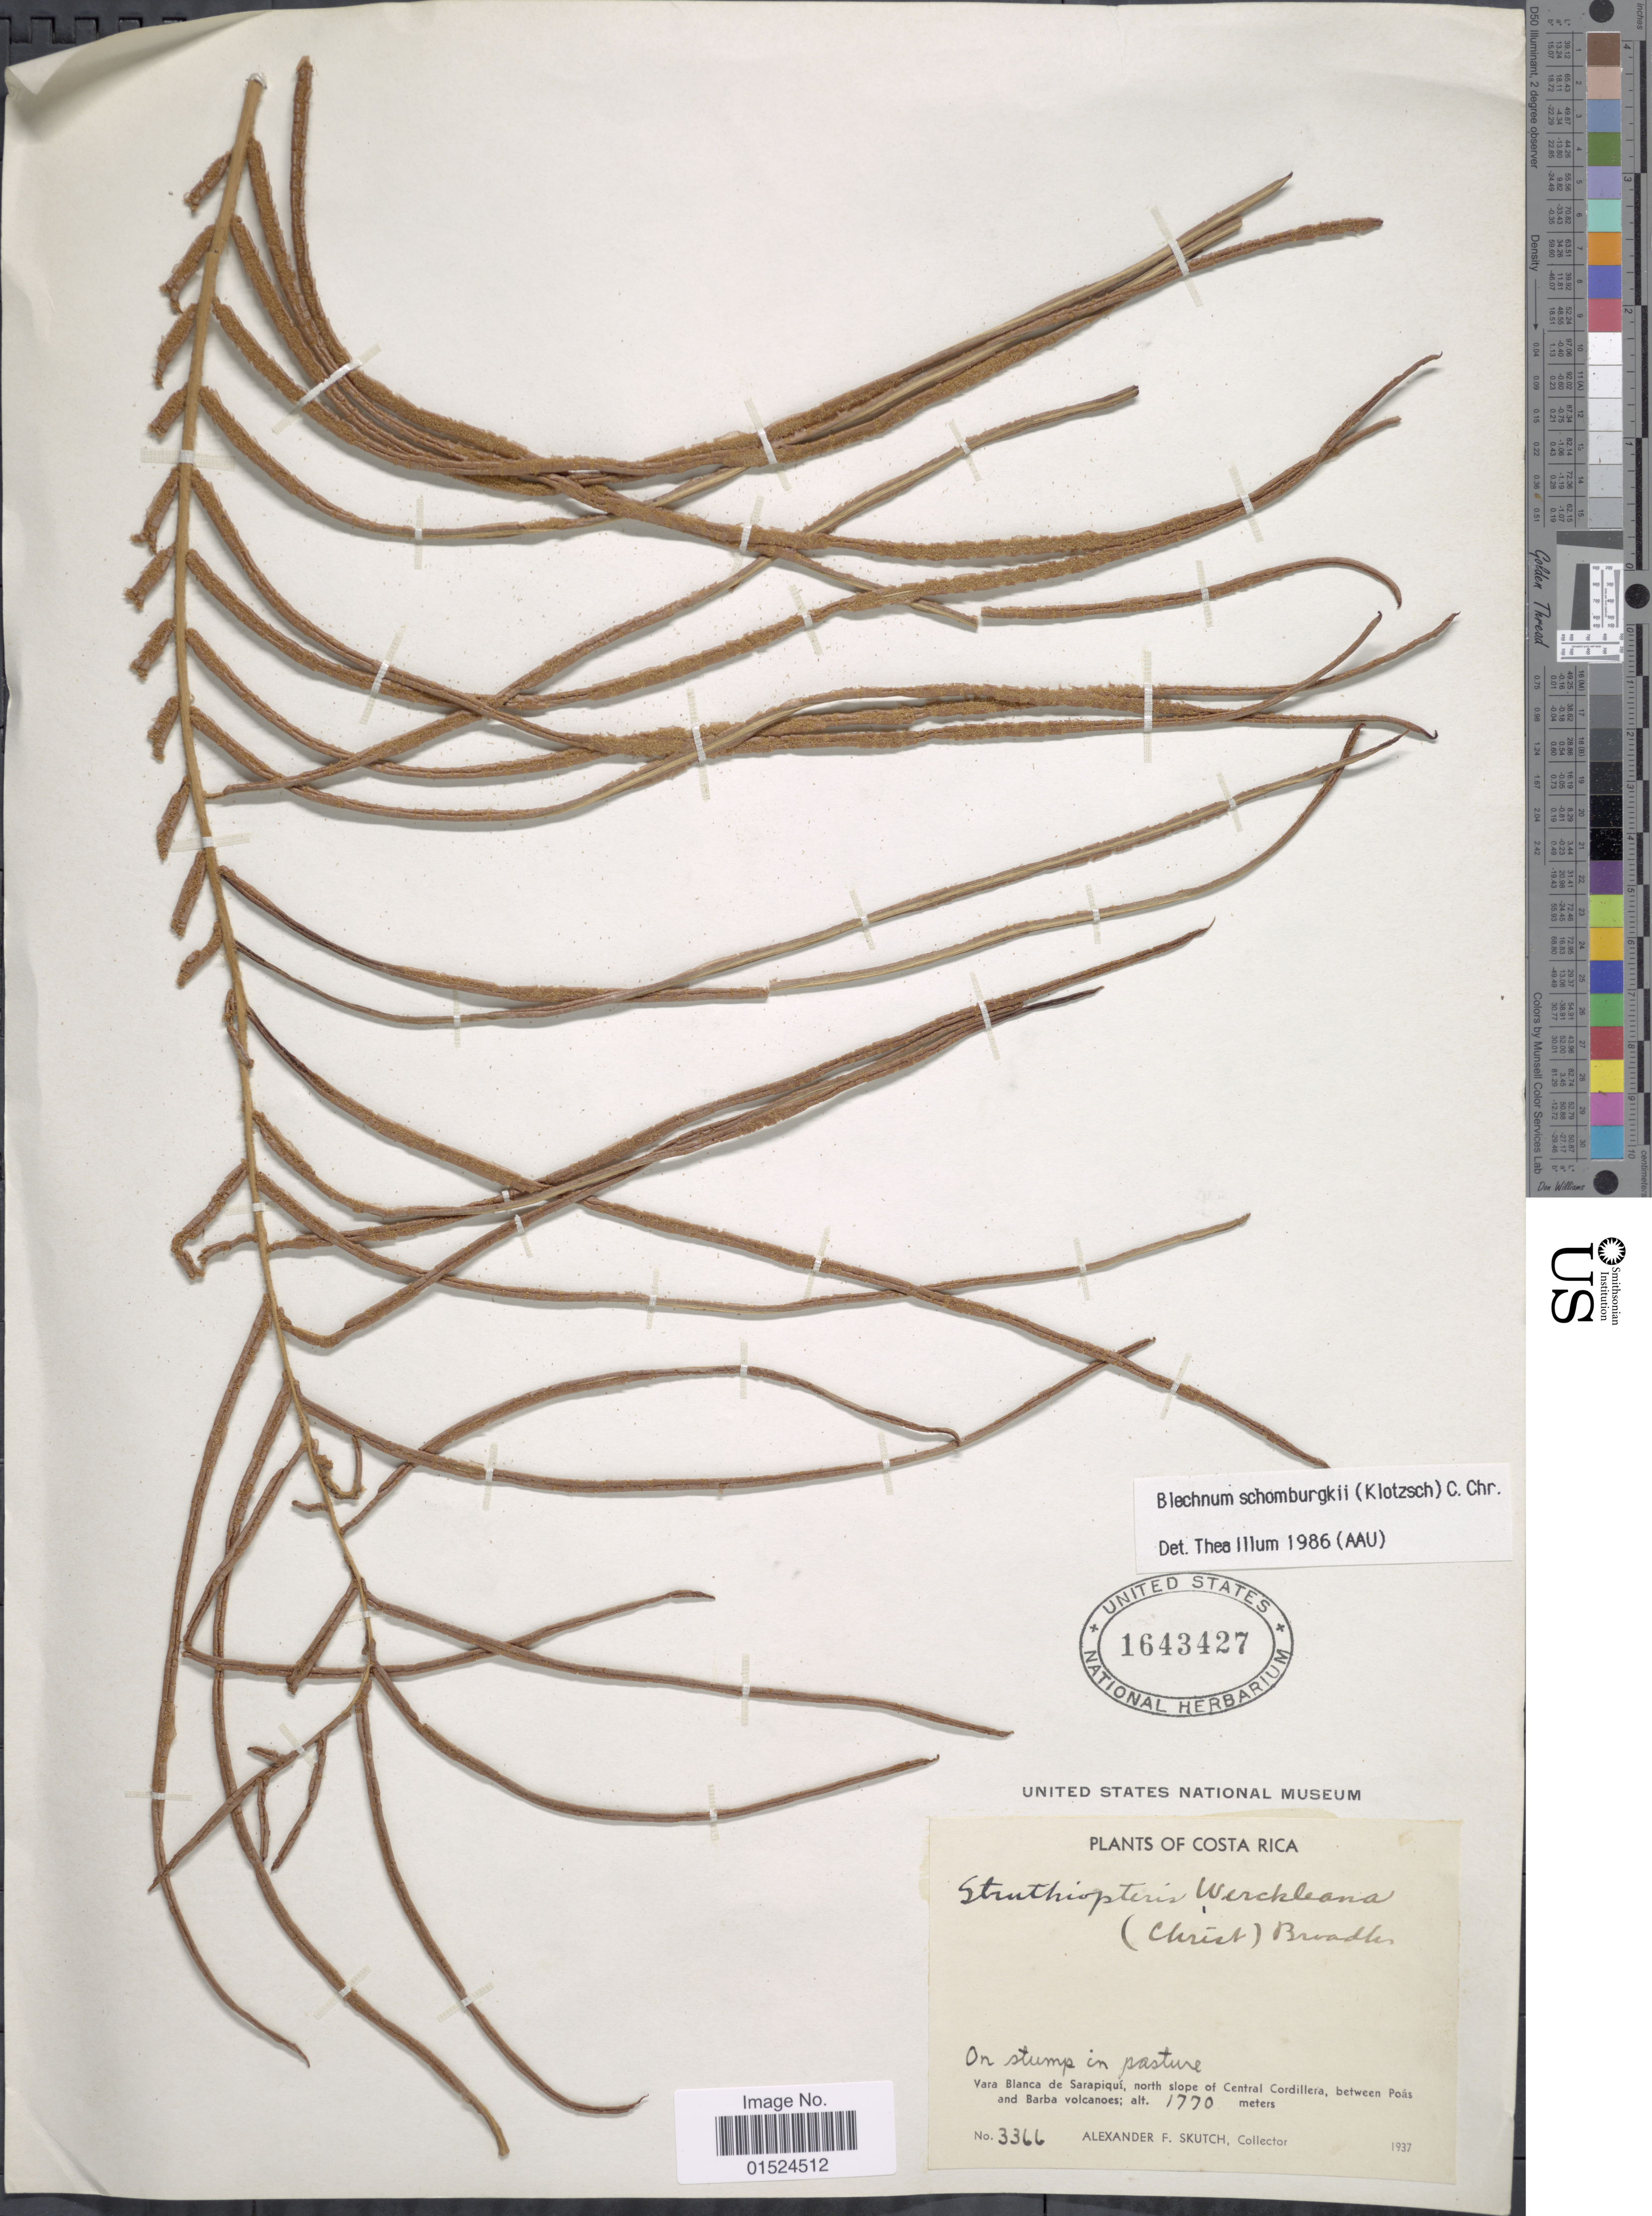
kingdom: Plantae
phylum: Tracheophyta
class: Polypodiopsida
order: Polypodiales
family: Blechnaceae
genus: Blechnum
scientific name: Blechnum schomburgkii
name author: (Klotzsch) C. Chr.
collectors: A. F. Skutch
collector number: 3366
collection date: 1937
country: Costa Rica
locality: Vara Blanca de Sarapiquí, north slope of Central Cordillera, between Poás and Barba volcanoes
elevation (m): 1770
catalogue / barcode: US 1643427